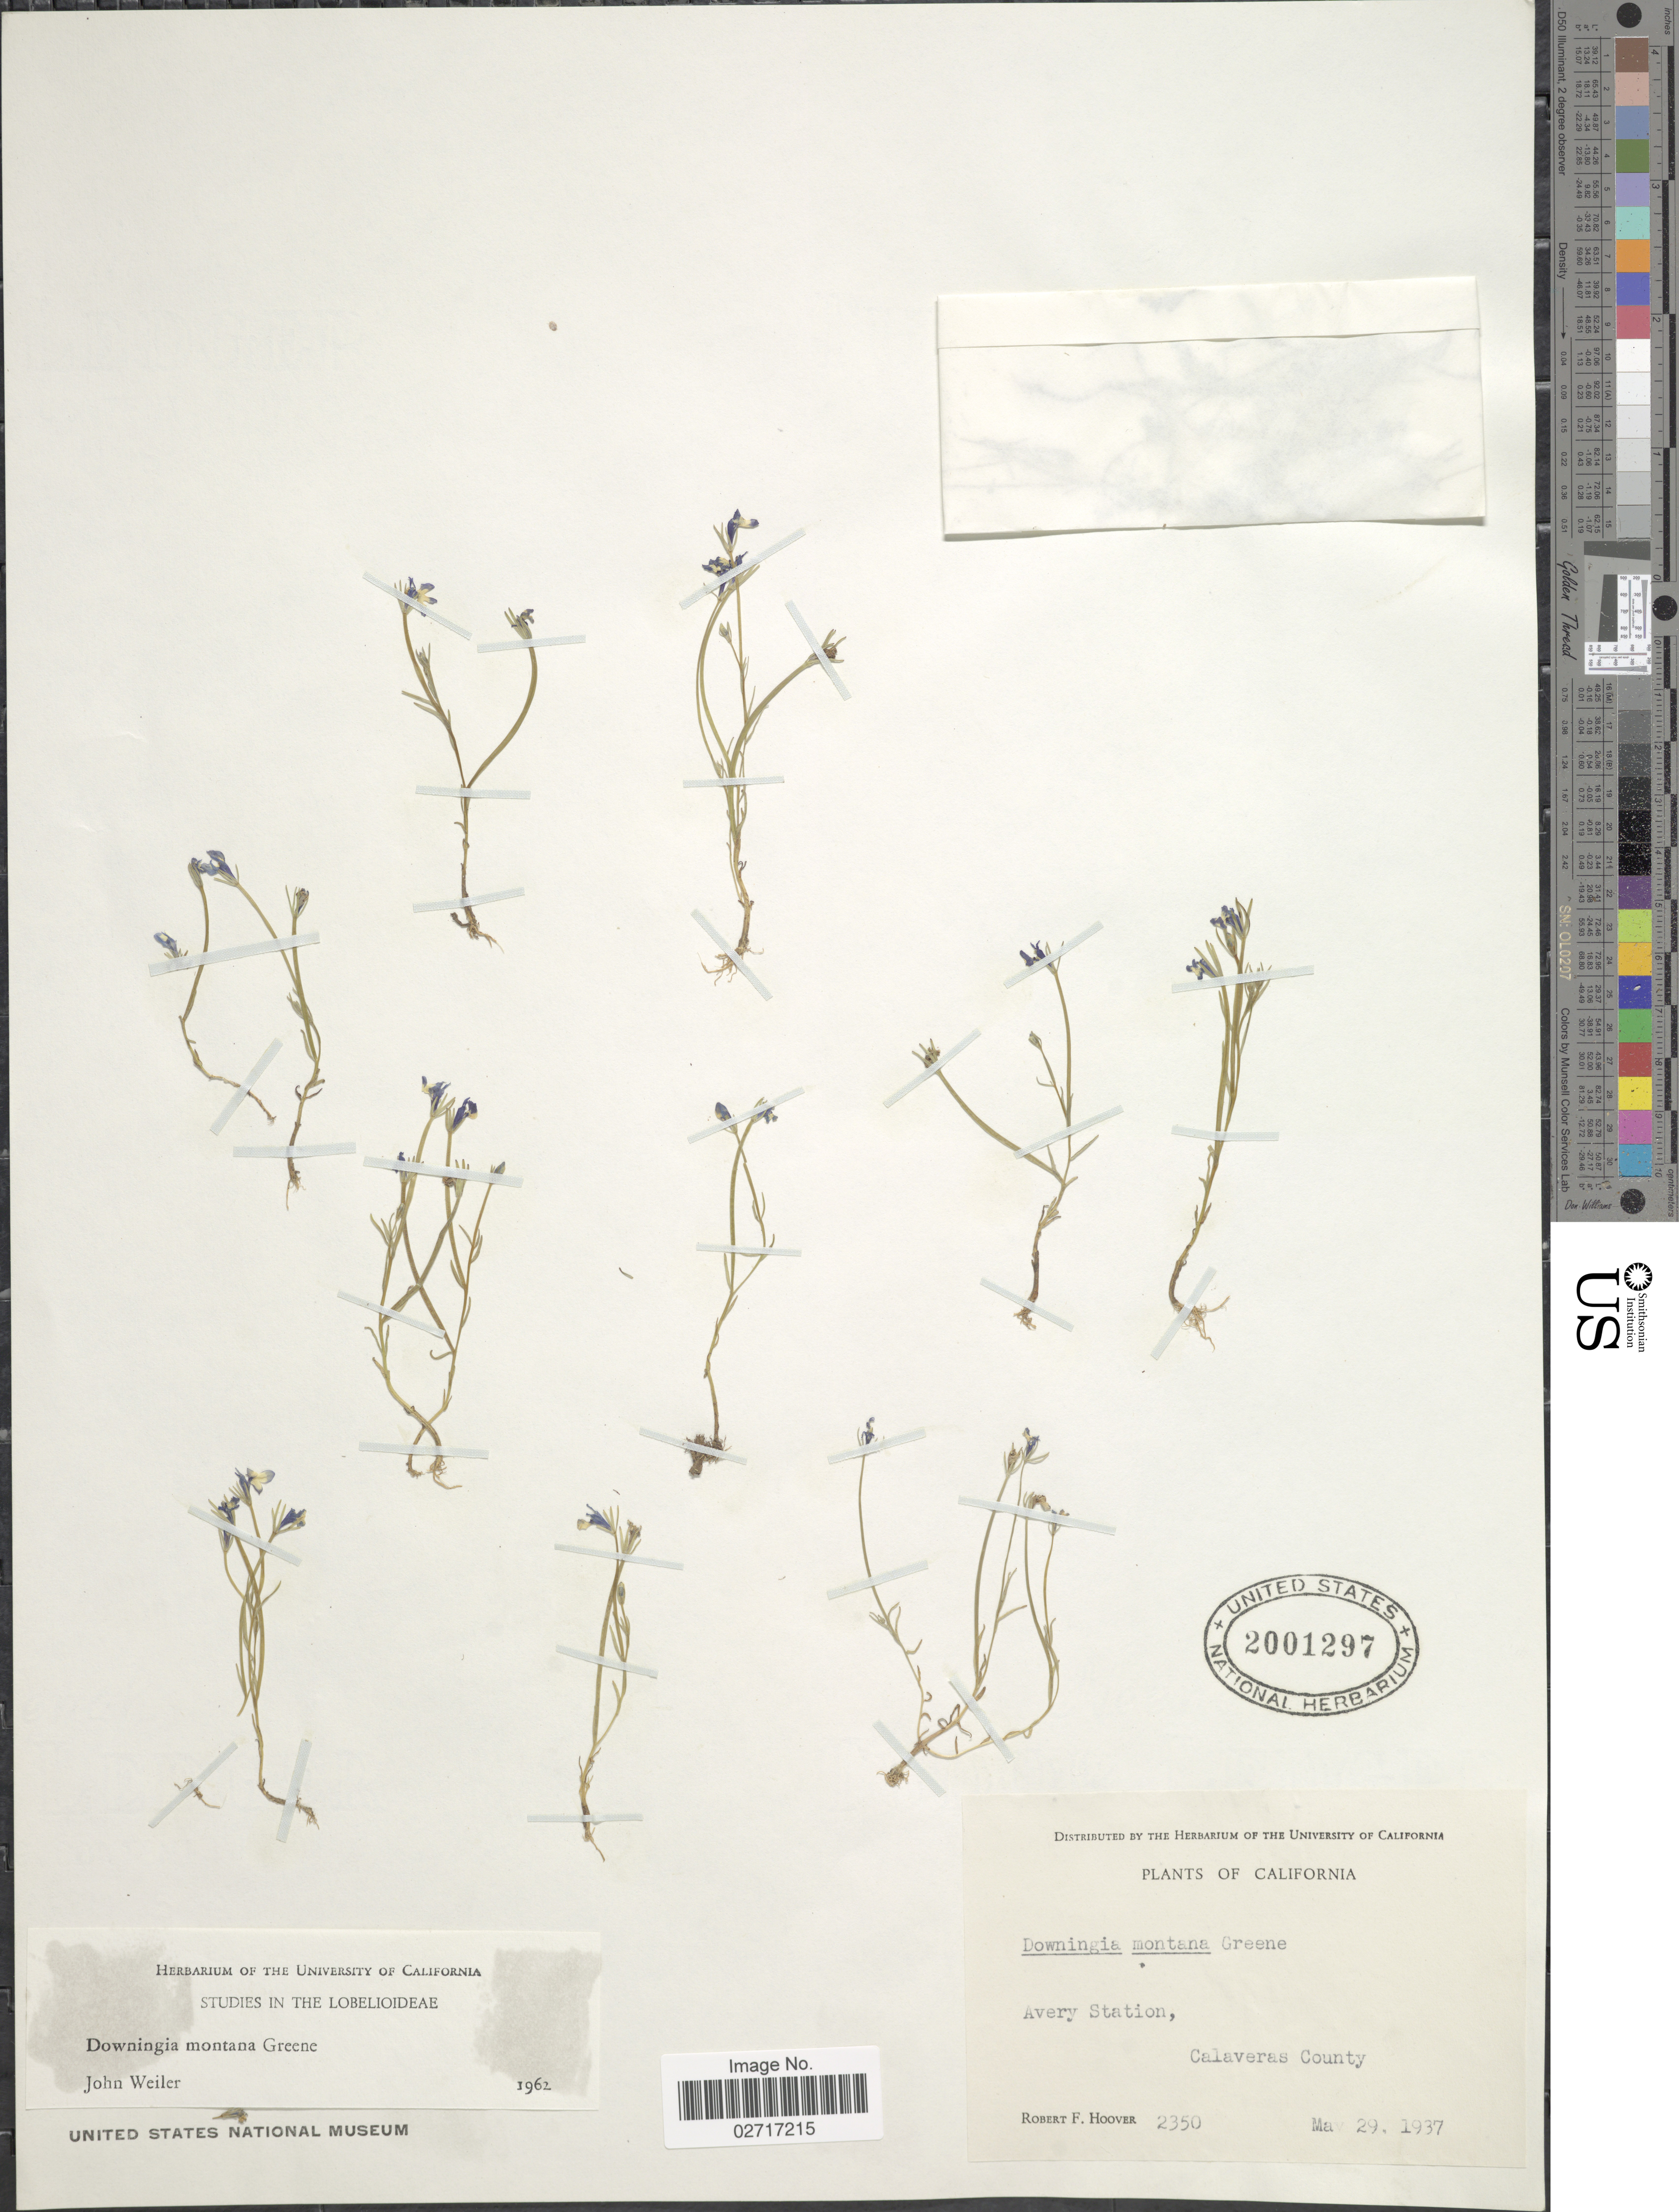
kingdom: Plantae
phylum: Tracheophyta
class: Magnoliopsida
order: Asterales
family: Campanulaceae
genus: Downingia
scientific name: Downingia montana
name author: S.W. Greene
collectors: R. F. Hoover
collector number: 2350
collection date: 1937-05-29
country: United States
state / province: California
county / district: Calaveras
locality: Avery Station, Calaveras County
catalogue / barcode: US 2001297